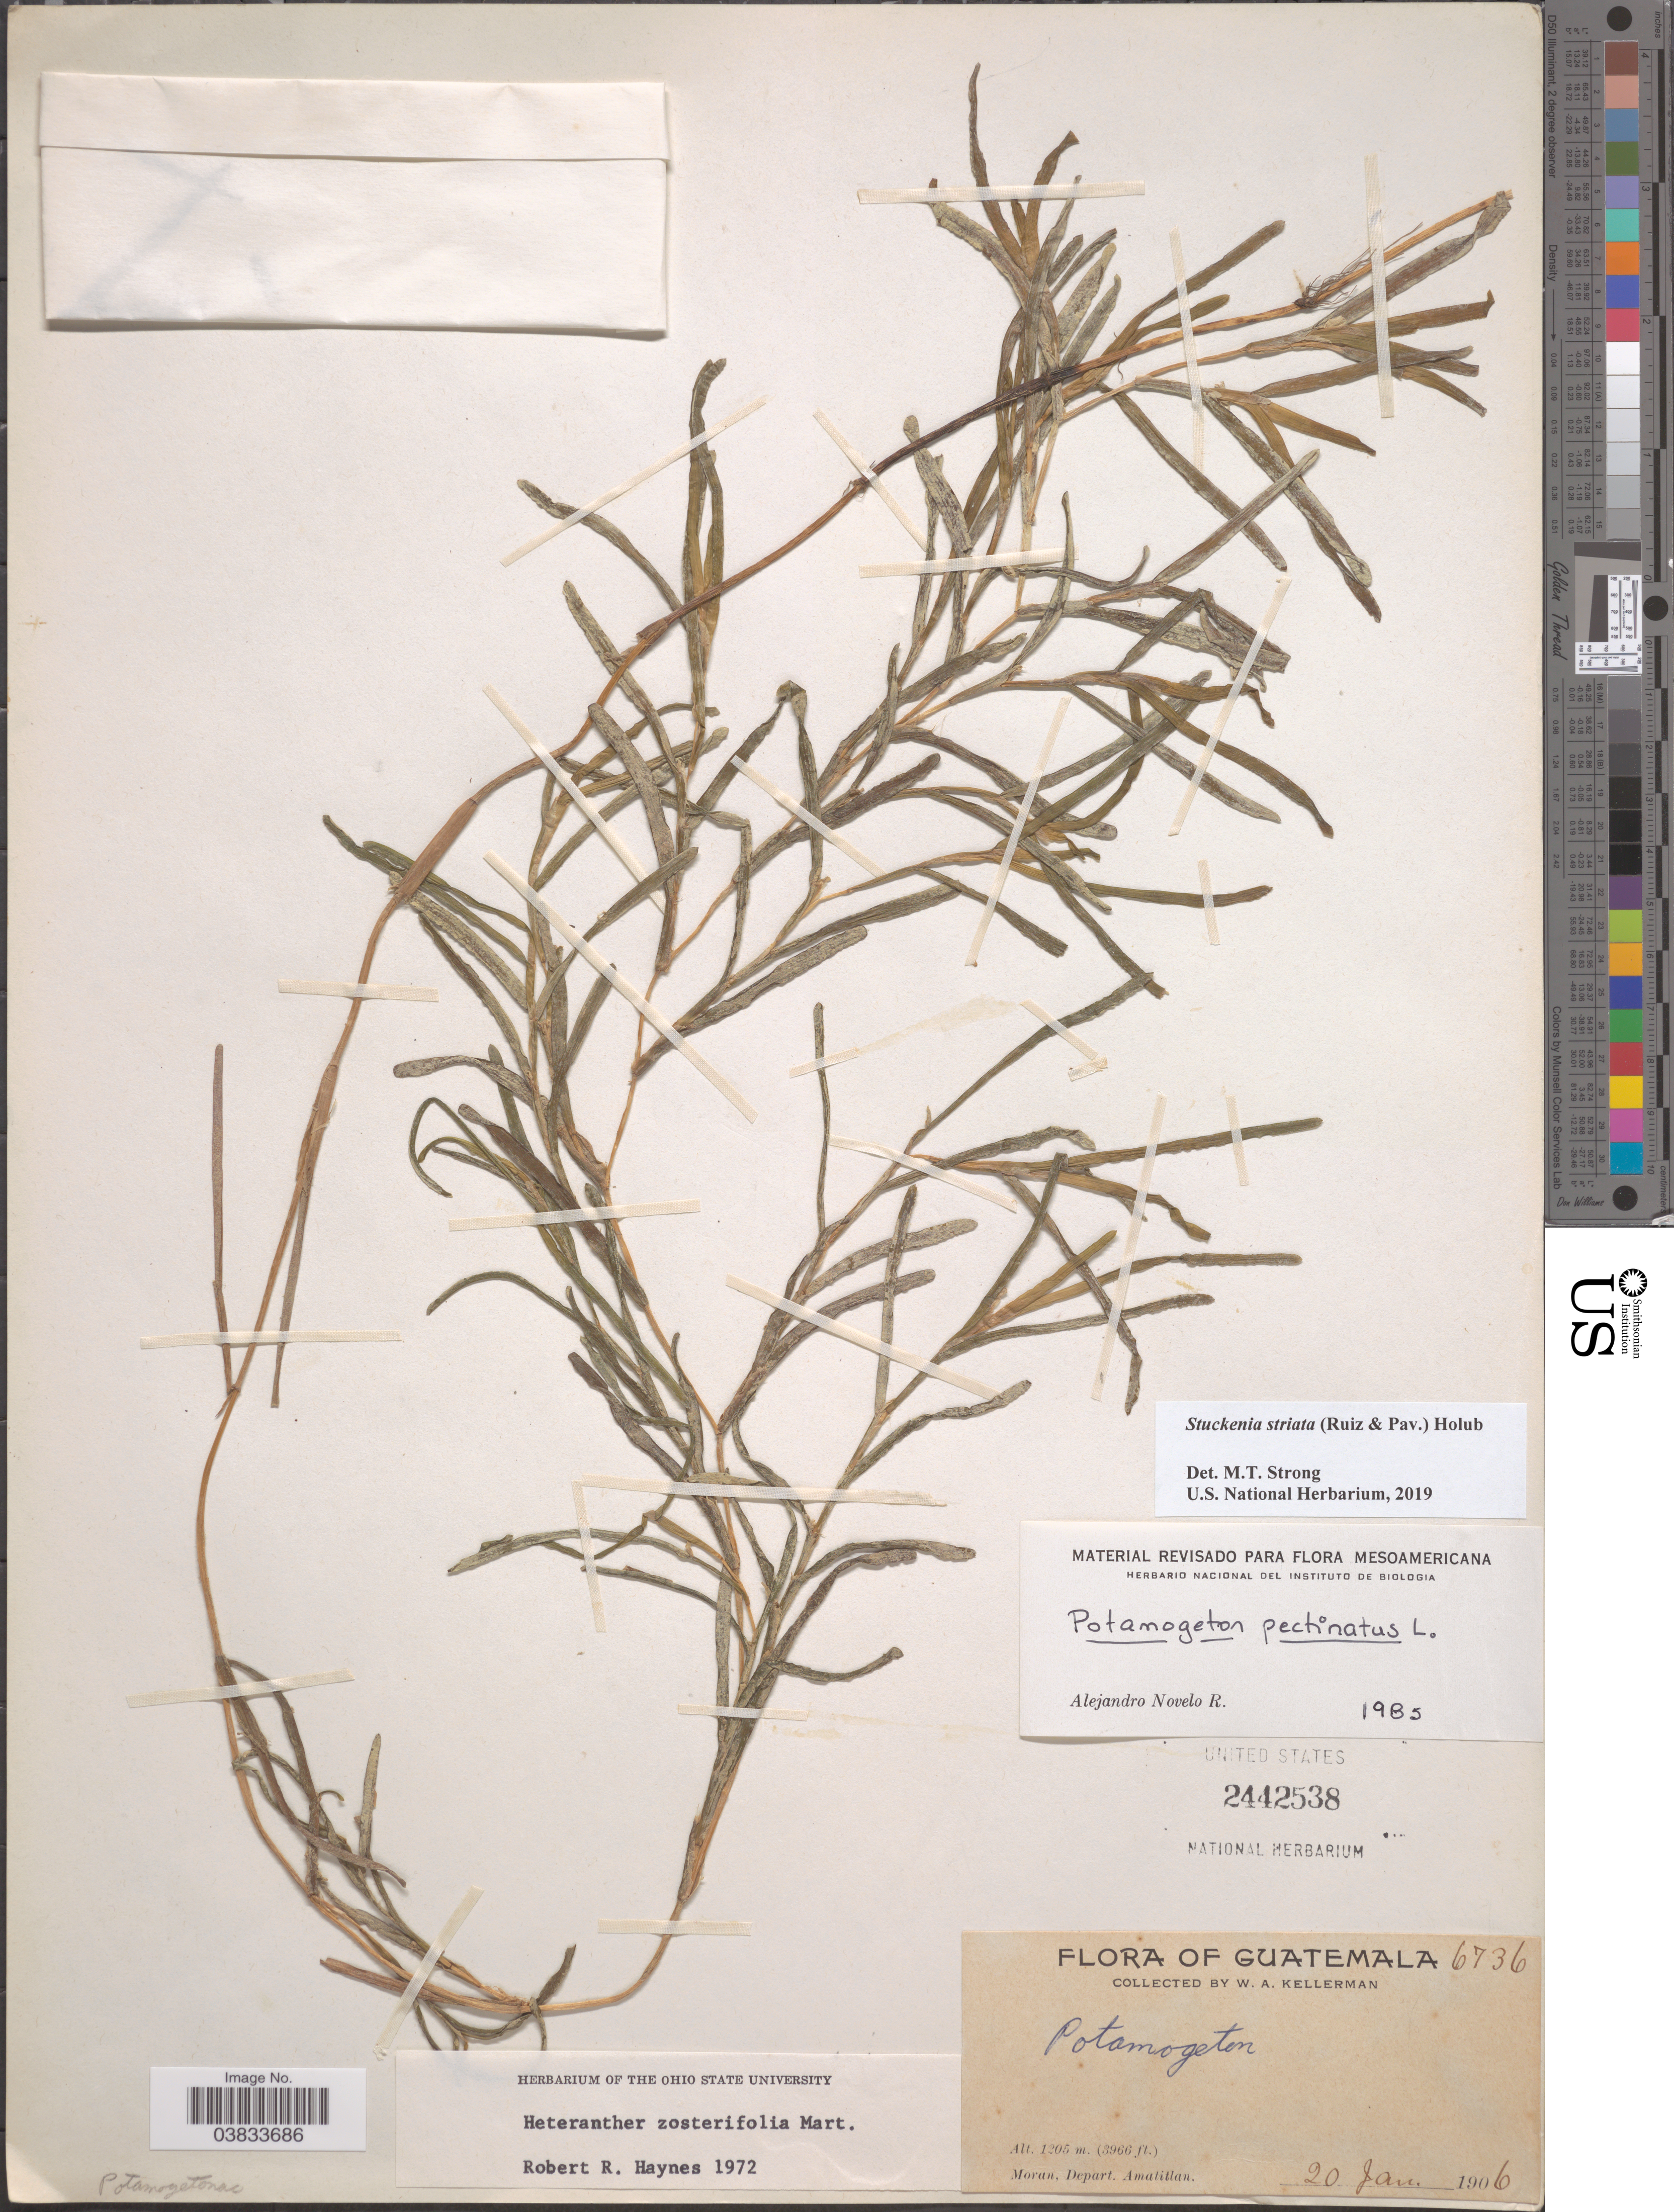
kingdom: Plantae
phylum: Tracheophyta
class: Liliopsida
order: Alismatales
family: Potamogetonaceae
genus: Stuckenia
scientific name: Stuckenia striata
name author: (Ruiz & Pav.) Holub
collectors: W. Kellerman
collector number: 6736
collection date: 1906-01-20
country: Guatemala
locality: Moran, Depart. Amatitlan.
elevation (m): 1205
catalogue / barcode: US 2442538